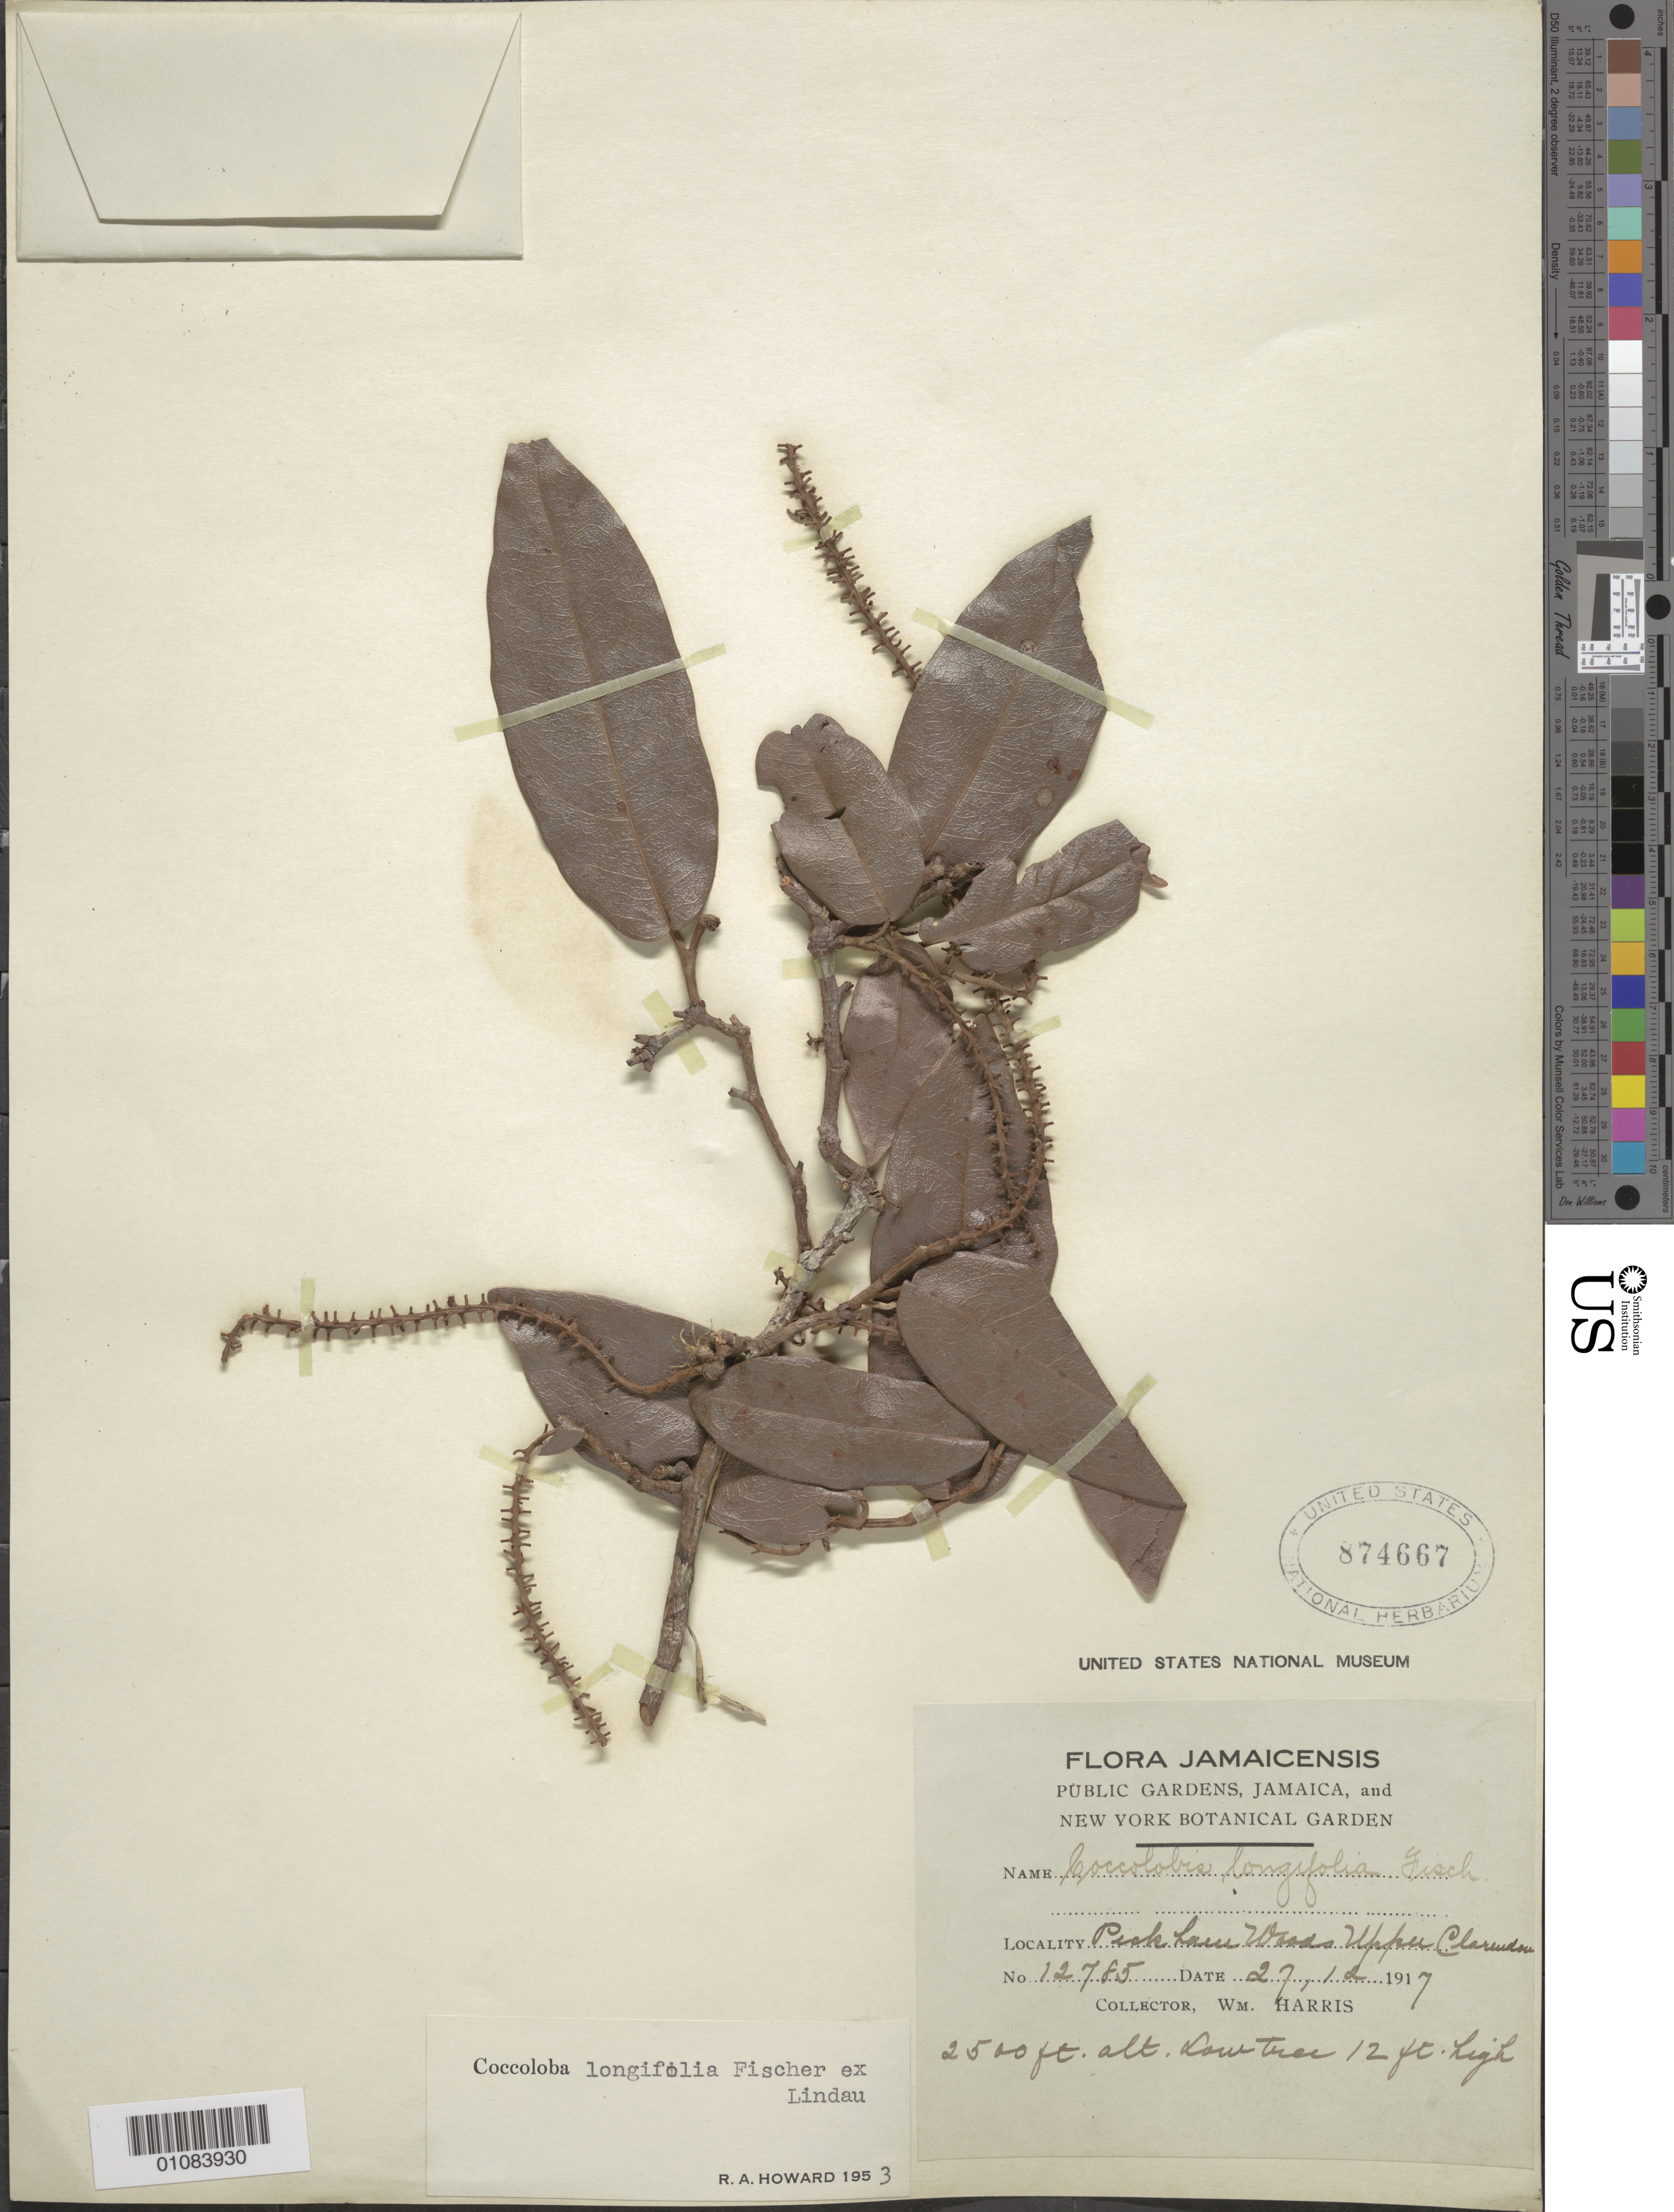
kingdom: Plantae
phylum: Tracheophyta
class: Magnoliopsida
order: Caryophyllales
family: Polygonaceae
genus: Coccoloba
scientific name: Coccoloba longifolia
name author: Fisch. ex Lindau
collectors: W. Harris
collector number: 12785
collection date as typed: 27 Dec 1917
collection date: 1917-12-27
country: Jamaica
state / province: Clarendon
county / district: Peckham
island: Jamaica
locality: Peckham Woods Upper Clarendon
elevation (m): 762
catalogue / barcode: US 874667